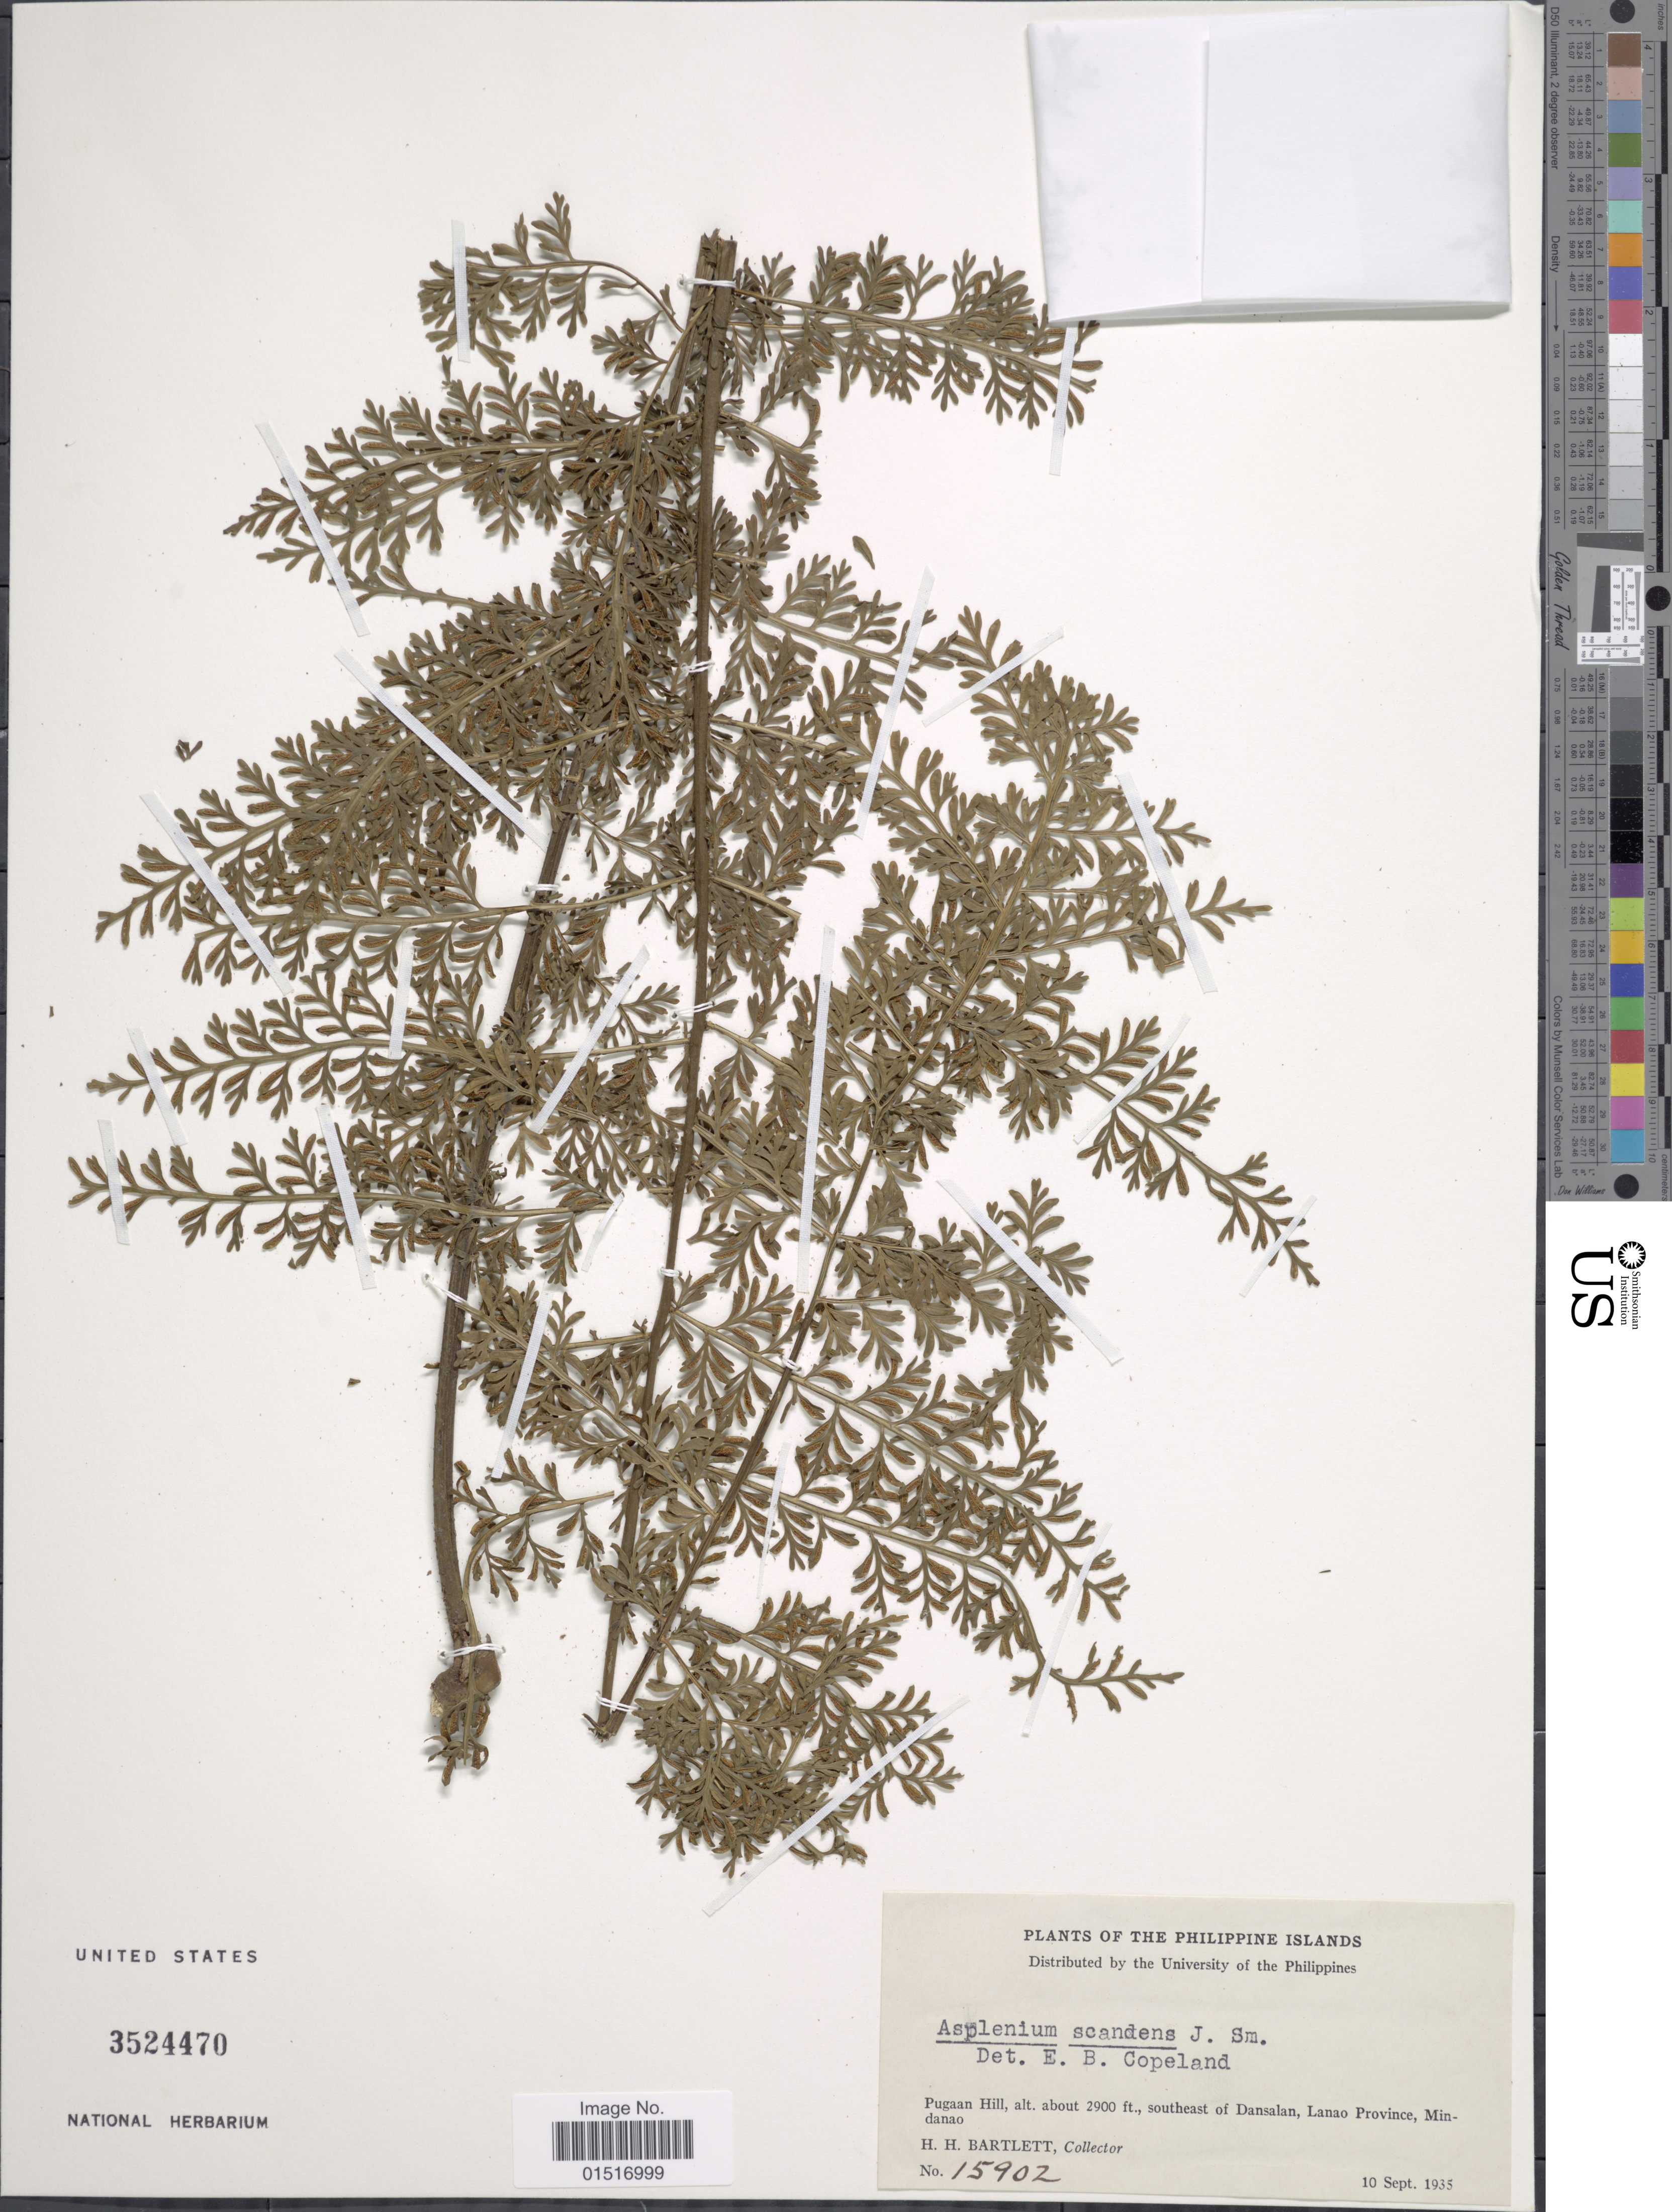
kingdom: Plantae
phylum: Tracheophyta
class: Polypodiopsida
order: Polypodiales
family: Aspleniaceae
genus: Asplenium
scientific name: Asplenium scandens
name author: J. Sm. ex Mett.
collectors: H. H. Bartlett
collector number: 15902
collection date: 1935-09-10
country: Philippines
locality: Pugaan Hill, southeast of Dansalan, Lanao Province, Mindanao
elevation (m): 884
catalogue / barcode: US 3524470